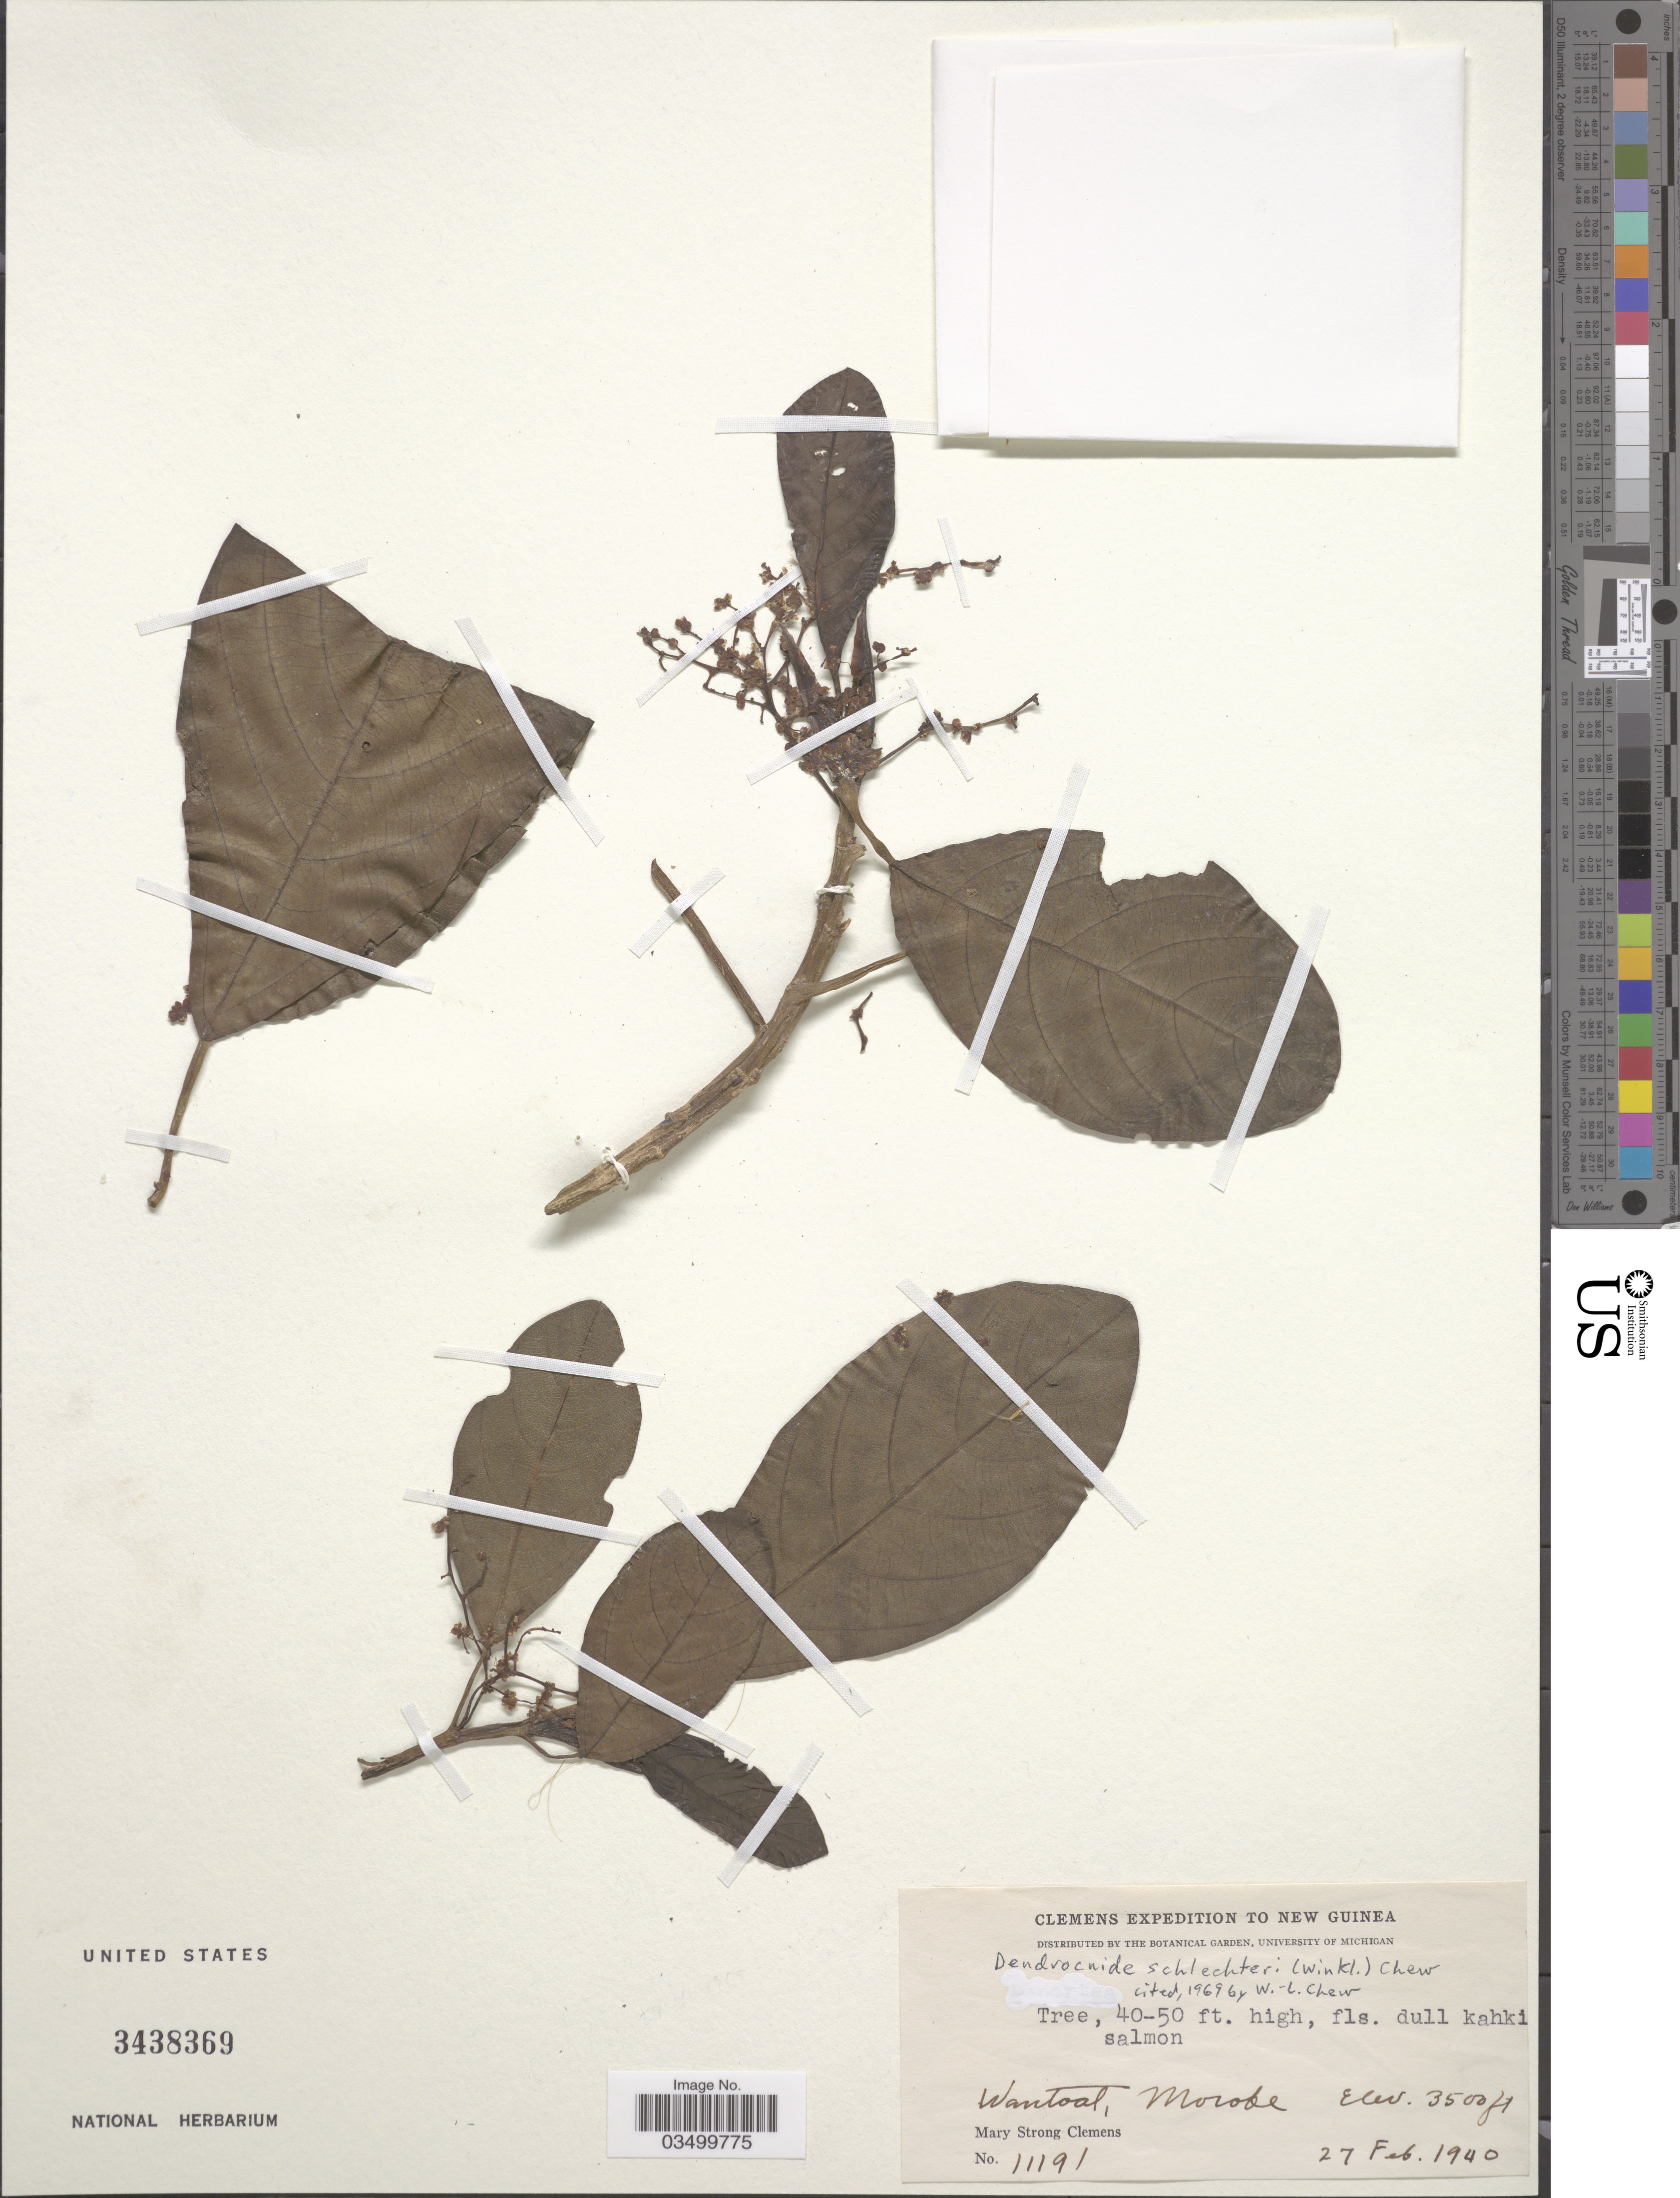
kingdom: Plantae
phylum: Tracheophyta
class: Magnoliopsida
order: Rosales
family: Urticaceae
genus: Dendrocnide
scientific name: Dendrocnide schlechteri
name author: (W. Winkl.) Chew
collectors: M. S. Clemens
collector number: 11191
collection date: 1940-02-27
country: Papua New Guinea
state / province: Morobe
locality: New Guinea. Wantoat.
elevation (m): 1067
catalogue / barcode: US 3438369